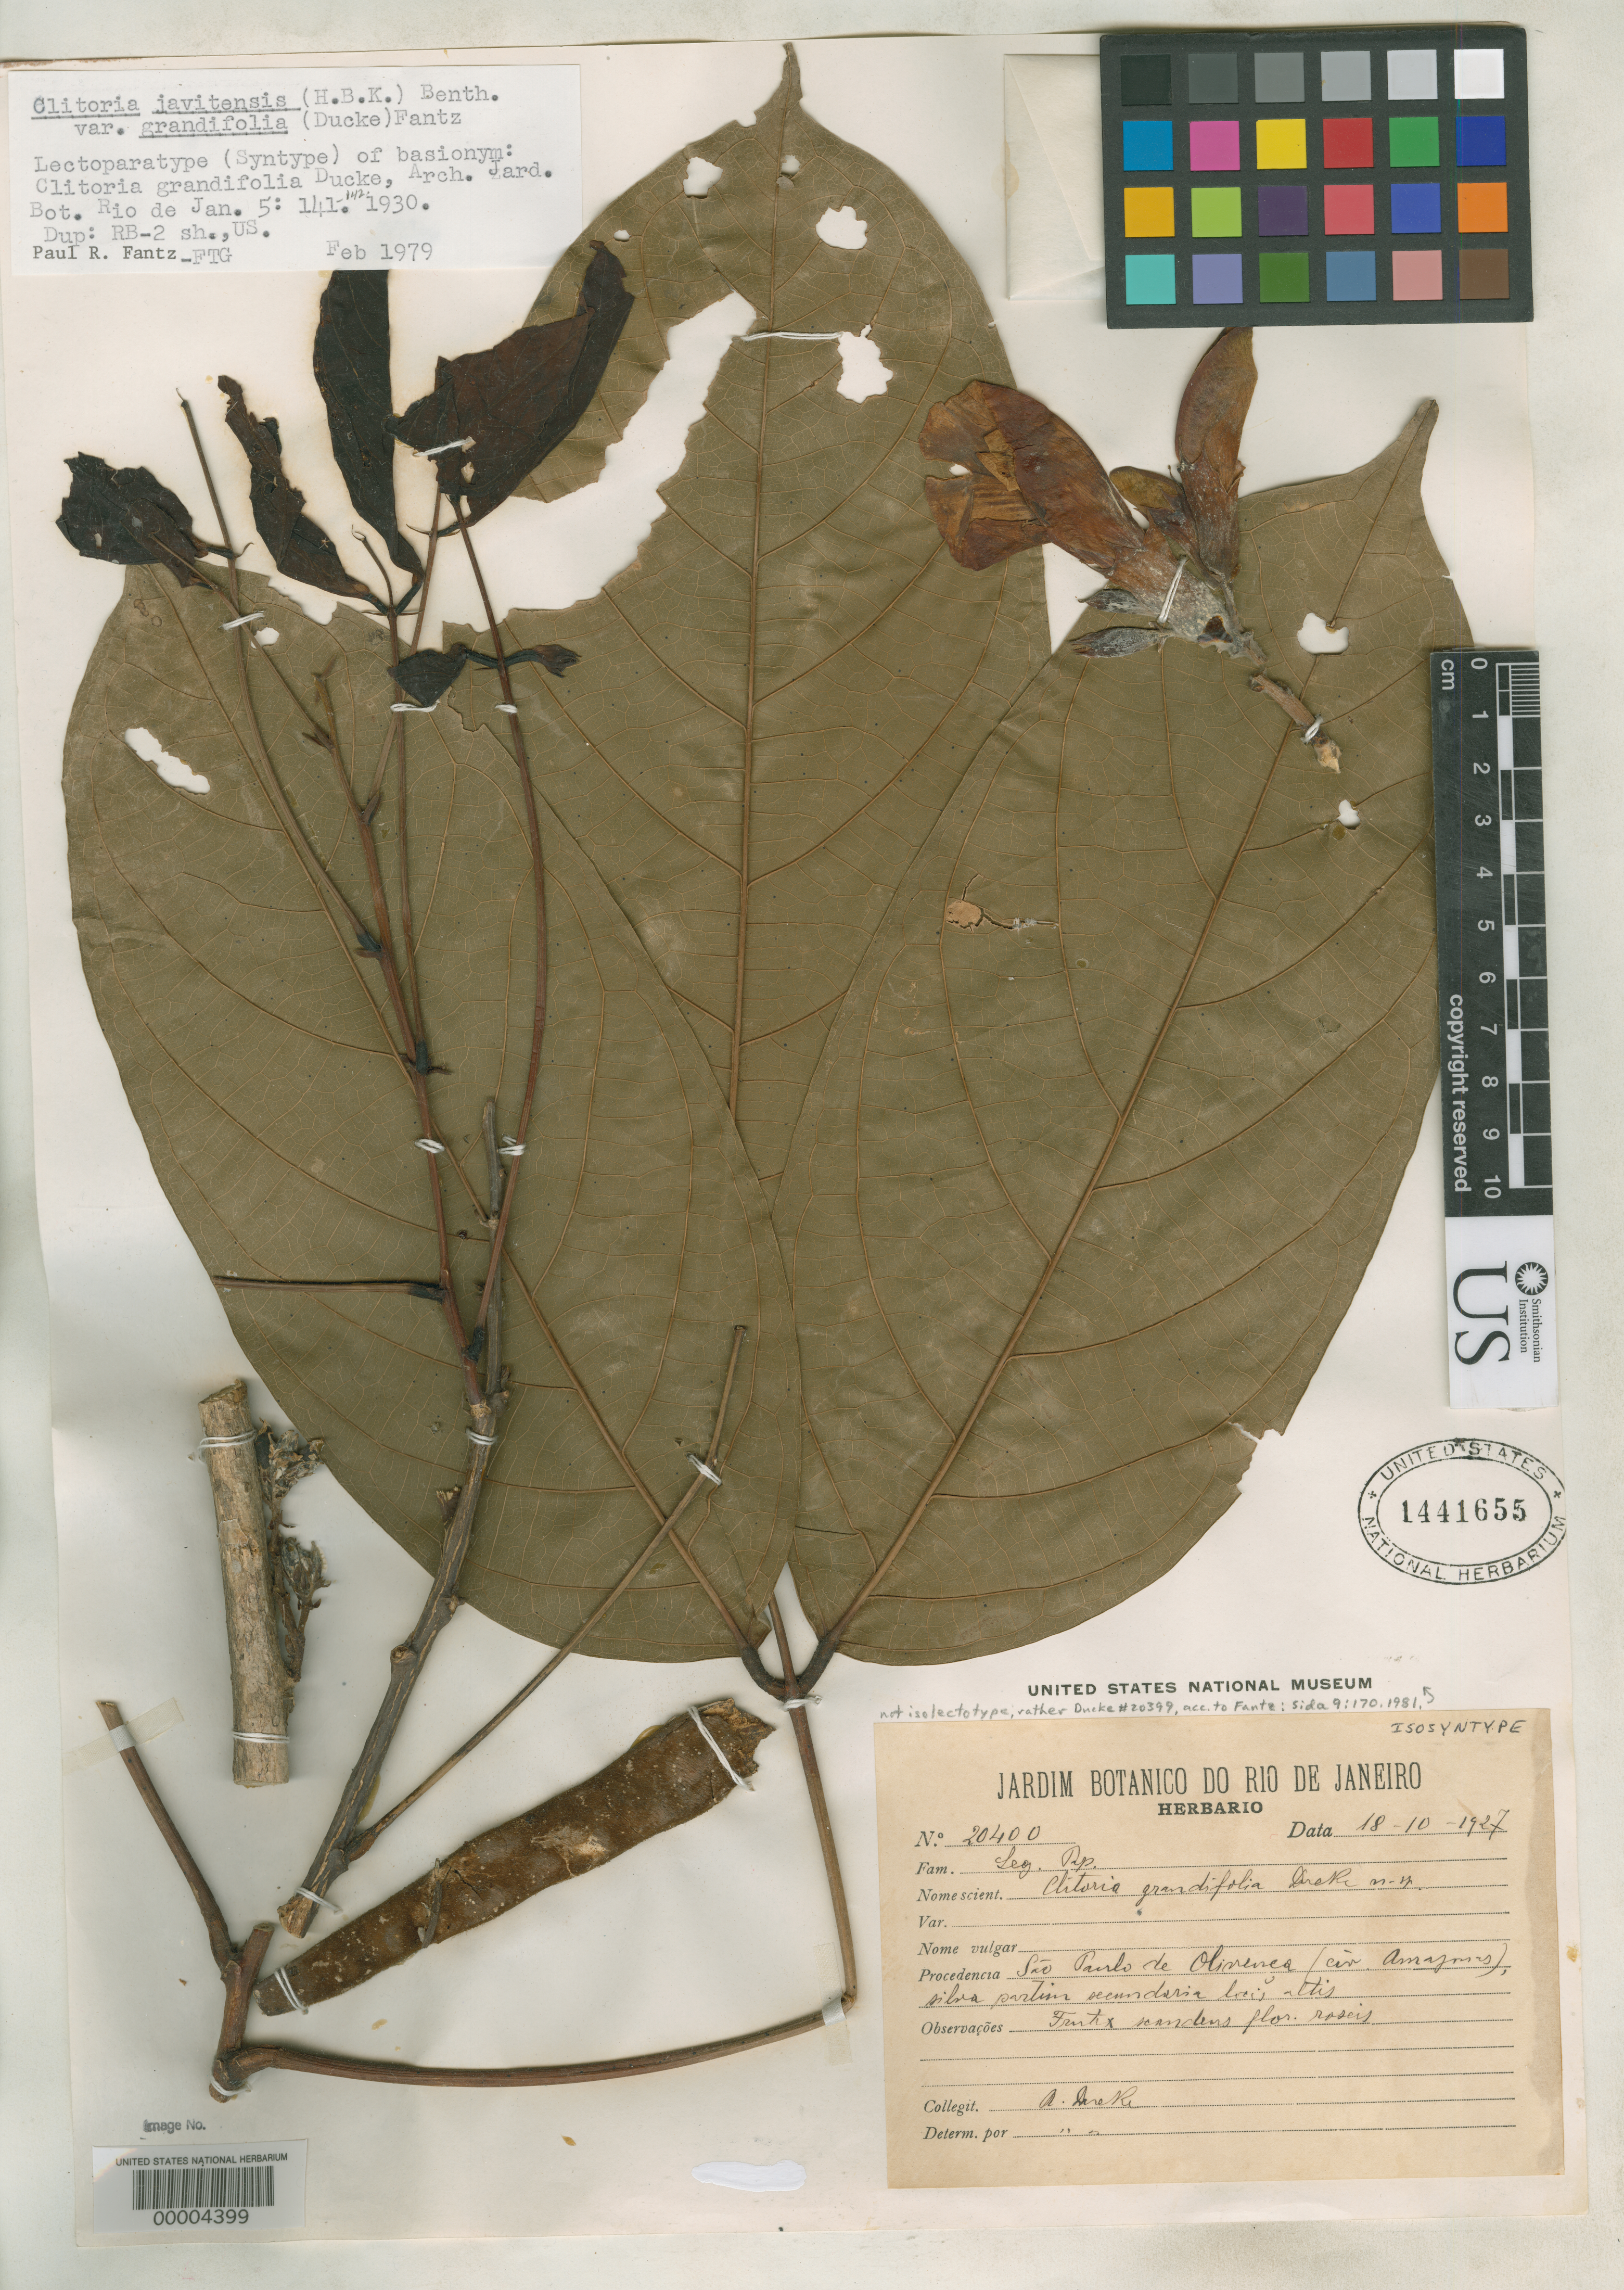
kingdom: Plantae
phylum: Tracheophyta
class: Magnoliopsida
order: Fabales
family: Fabaceae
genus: Clitoria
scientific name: Clitoria grandifolia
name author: Ducke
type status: Isosyntype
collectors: A. Ducke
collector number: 20400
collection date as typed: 18 Oct 1927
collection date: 1927-10-18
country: Brazil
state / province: Amazonas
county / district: San Paulo de Olivenca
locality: Sao Paulo de Olivenca.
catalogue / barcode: US 1441655